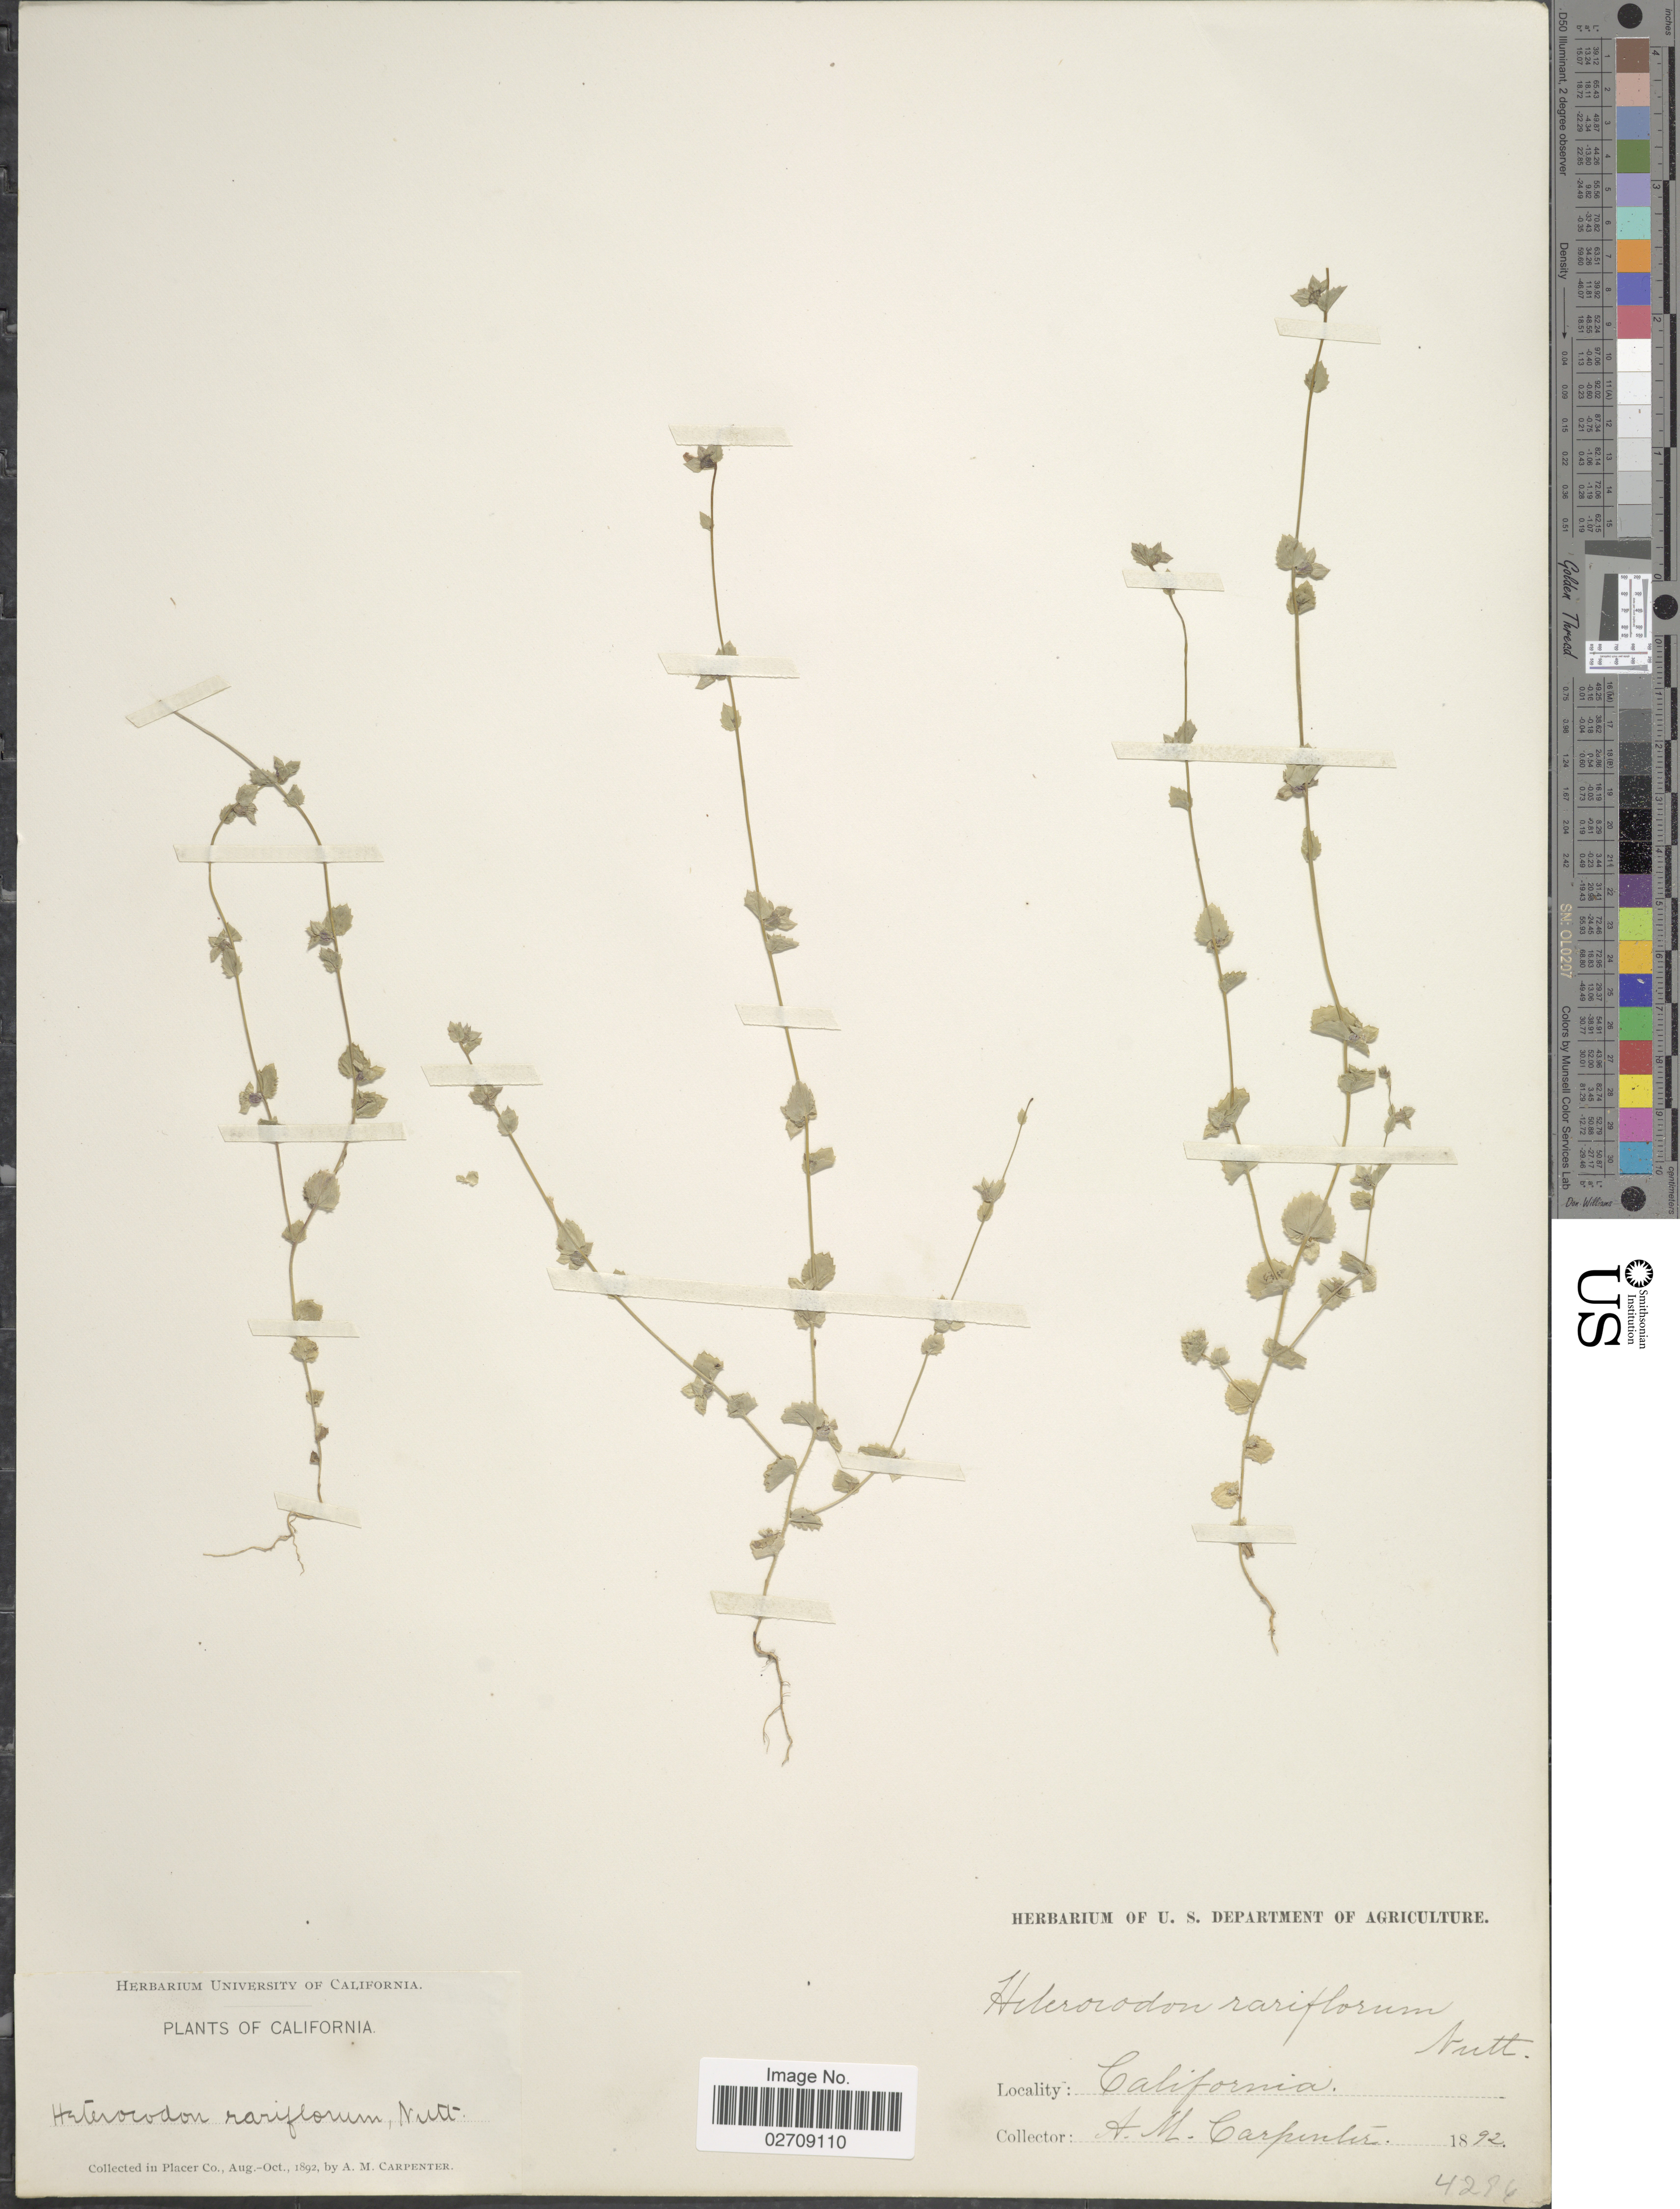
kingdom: Plantae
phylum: Tracheophyta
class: Magnoliopsida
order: Asterales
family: Campanulaceae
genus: Heterocodon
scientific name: Heterocodon rariflorum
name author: Nutt.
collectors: A. Carpenter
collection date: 1892-08/1892-10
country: United States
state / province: California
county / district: Placer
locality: Placer Co.